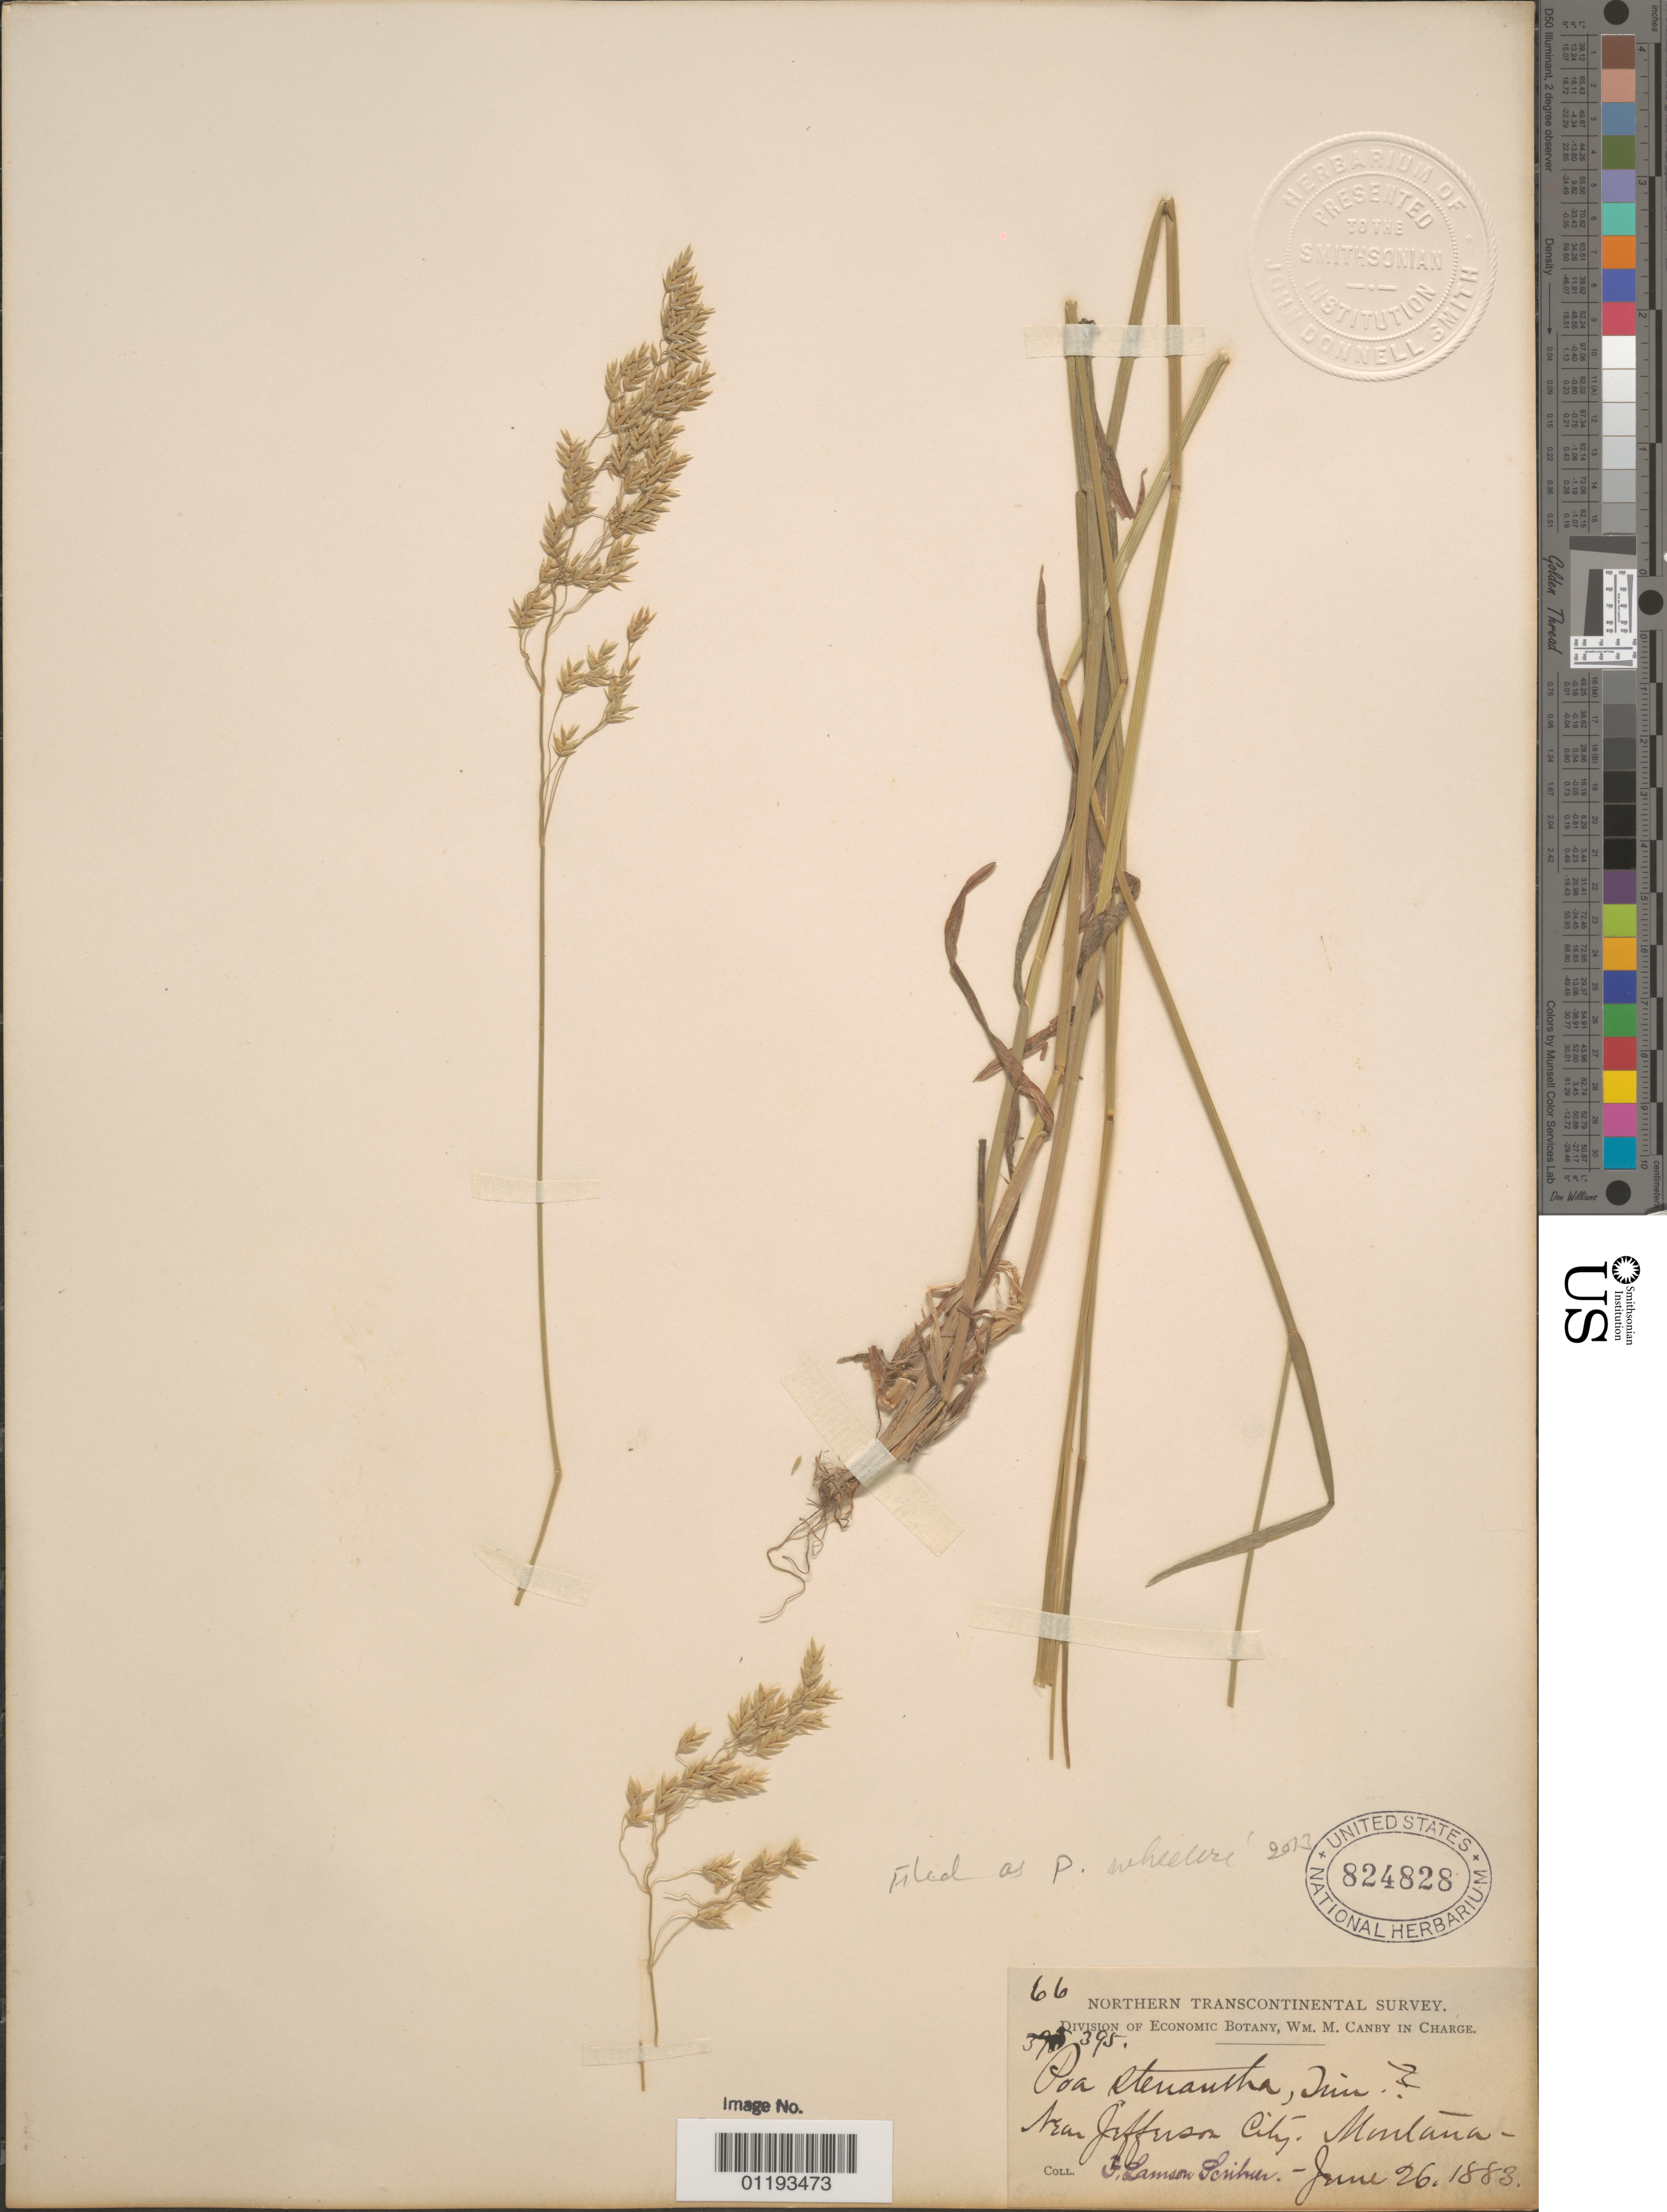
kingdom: Plantae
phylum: Tracheophyta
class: Liliopsida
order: Poales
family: Poaceae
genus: Poa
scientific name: Poa wheeleri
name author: Vasey in G.M. Wheeler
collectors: F. L. Scribner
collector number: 395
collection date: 1883-06-26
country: United States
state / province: Montana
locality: near Jefferson City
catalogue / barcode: US 824828